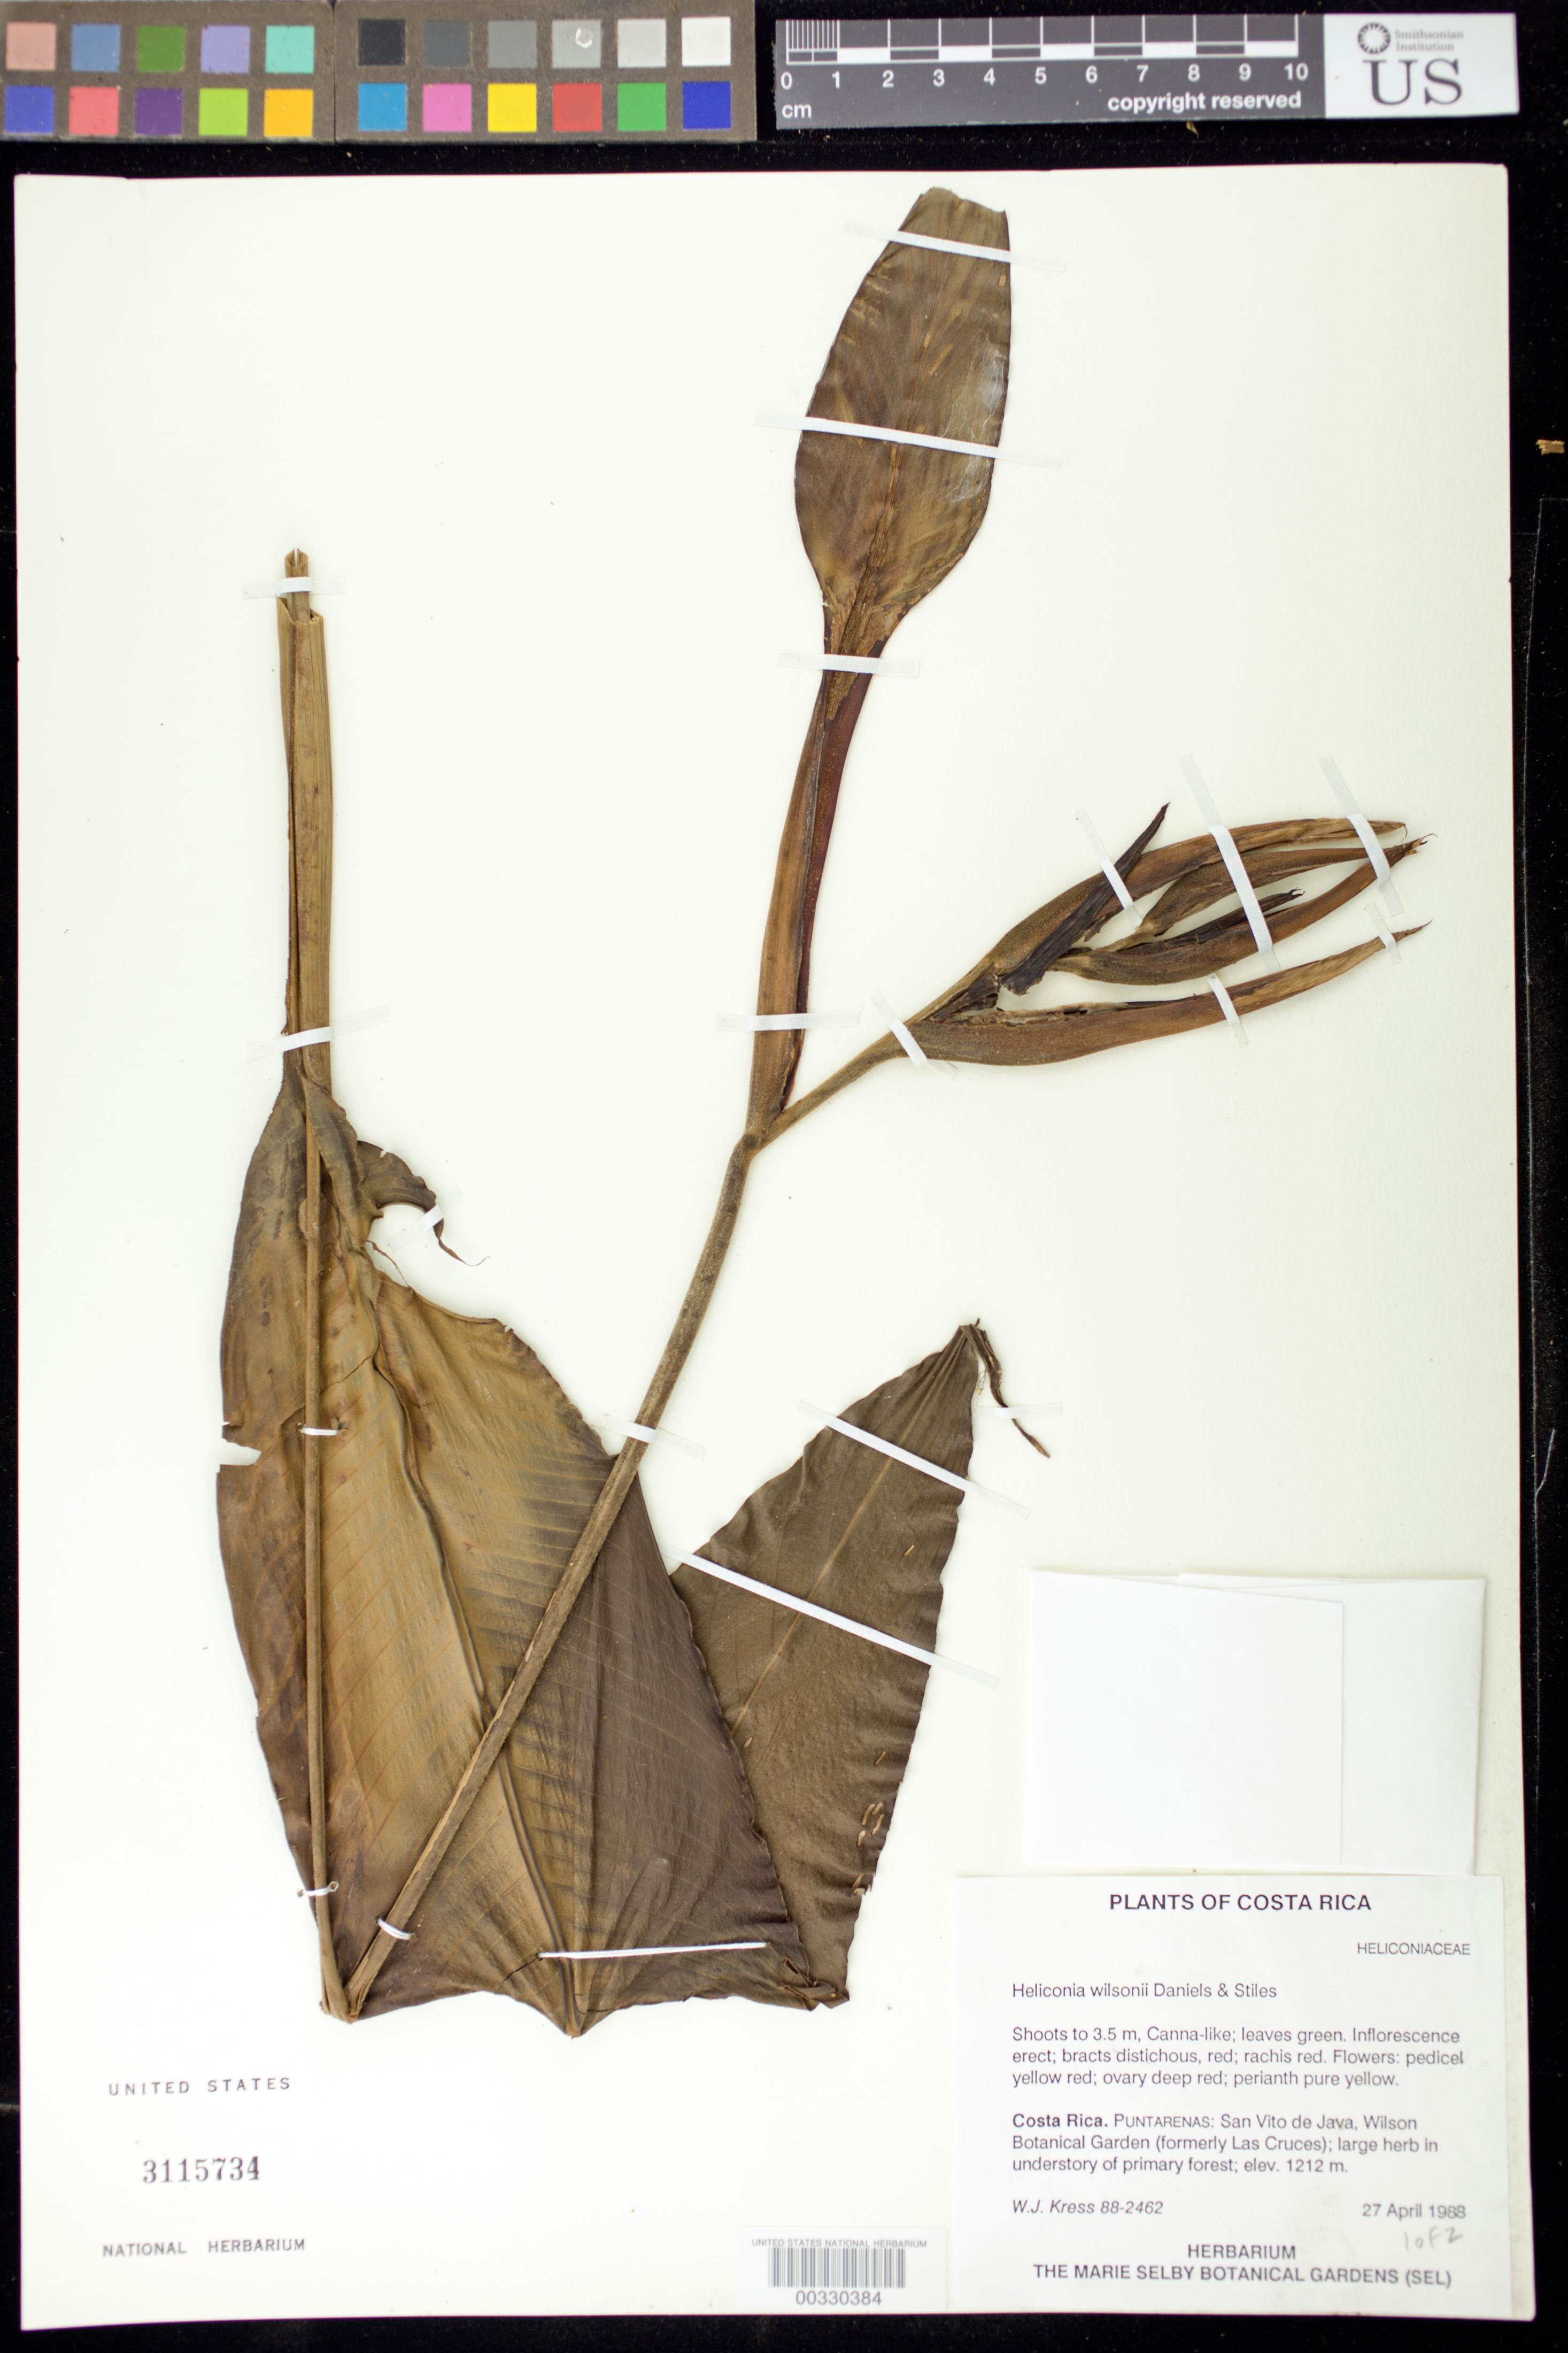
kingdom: Plantae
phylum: Tracheophyta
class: Liliopsida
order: Zingiberales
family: Heliconiaceae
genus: Heliconia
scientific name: Heliconia wilsonii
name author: G.S. Daniels & F.G. Stiles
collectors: W. J. Kress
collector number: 88-2462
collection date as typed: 27 Apr 1988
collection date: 1988-04-27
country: Costa Rica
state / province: Puntarenas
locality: San vito de java, wilson botanical garden (formerly las cruces)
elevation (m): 1212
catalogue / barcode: US 3115734